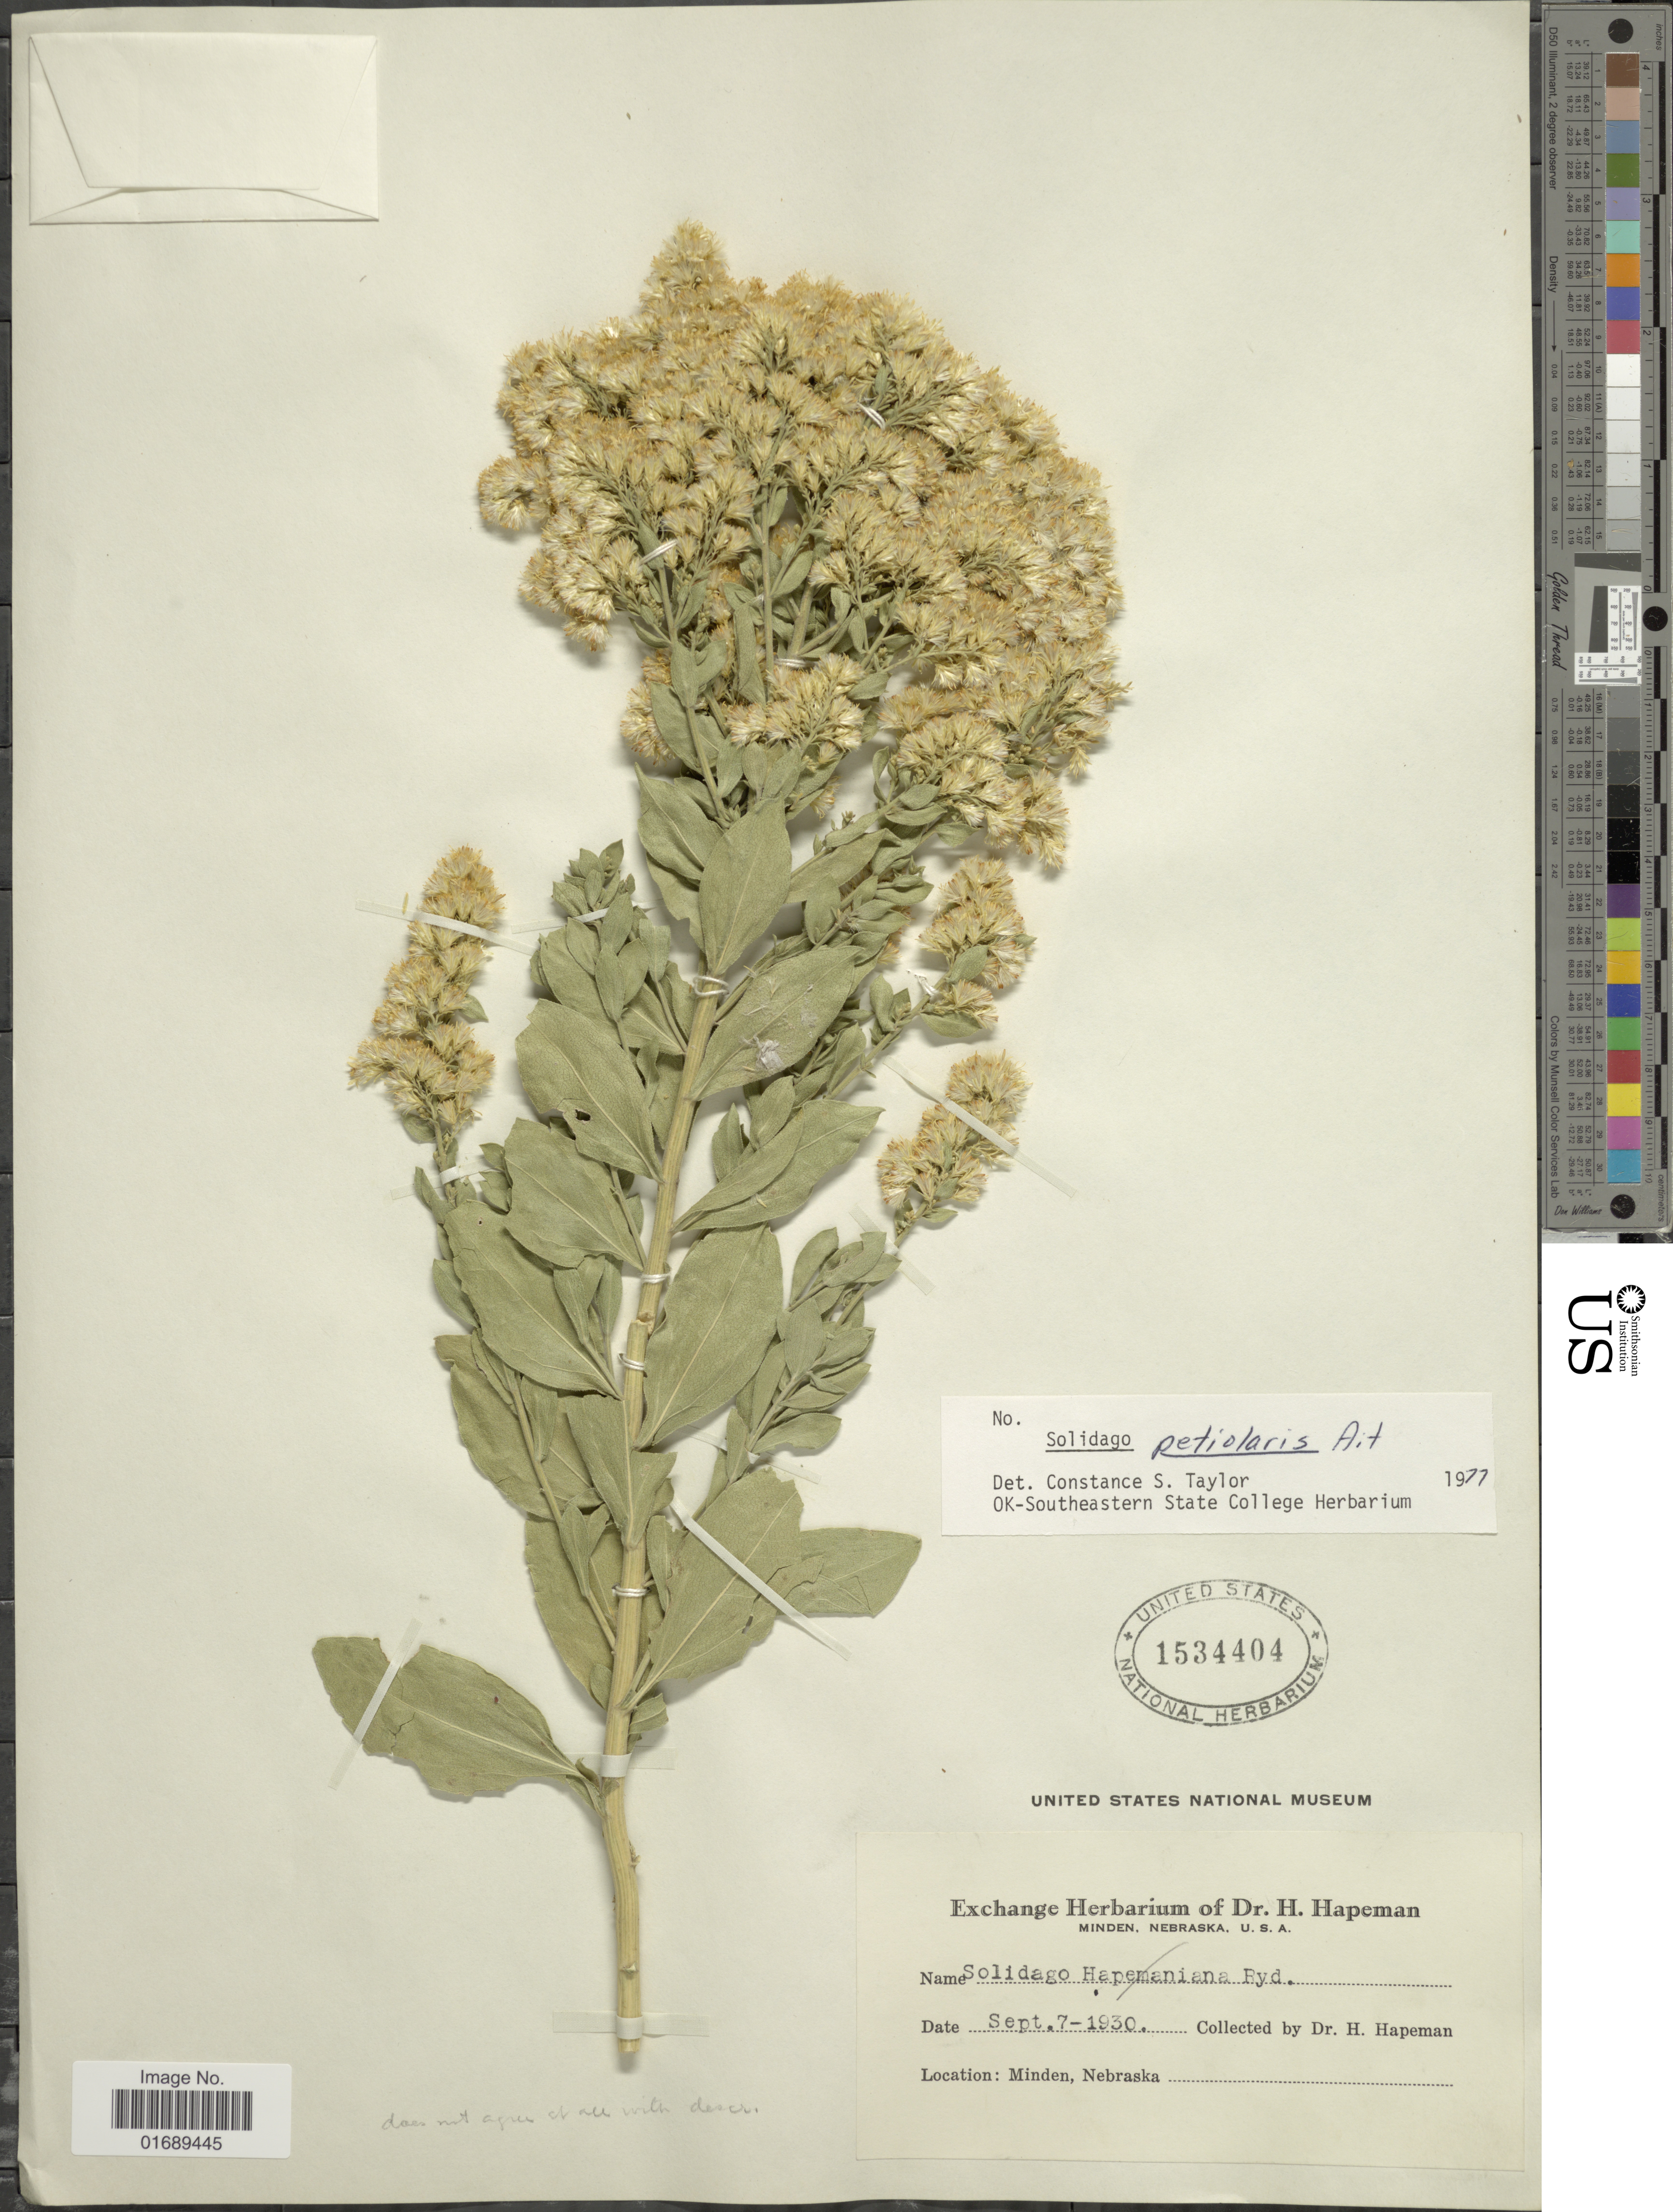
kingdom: Plantae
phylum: Tracheophyta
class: Magnoliopsida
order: Asterales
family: Asteraceae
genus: Solidago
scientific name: Solidago petiolaris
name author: Aiton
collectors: H. Hapeman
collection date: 1930-09-07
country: United States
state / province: Nebraska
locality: Minden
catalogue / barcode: US 1534404